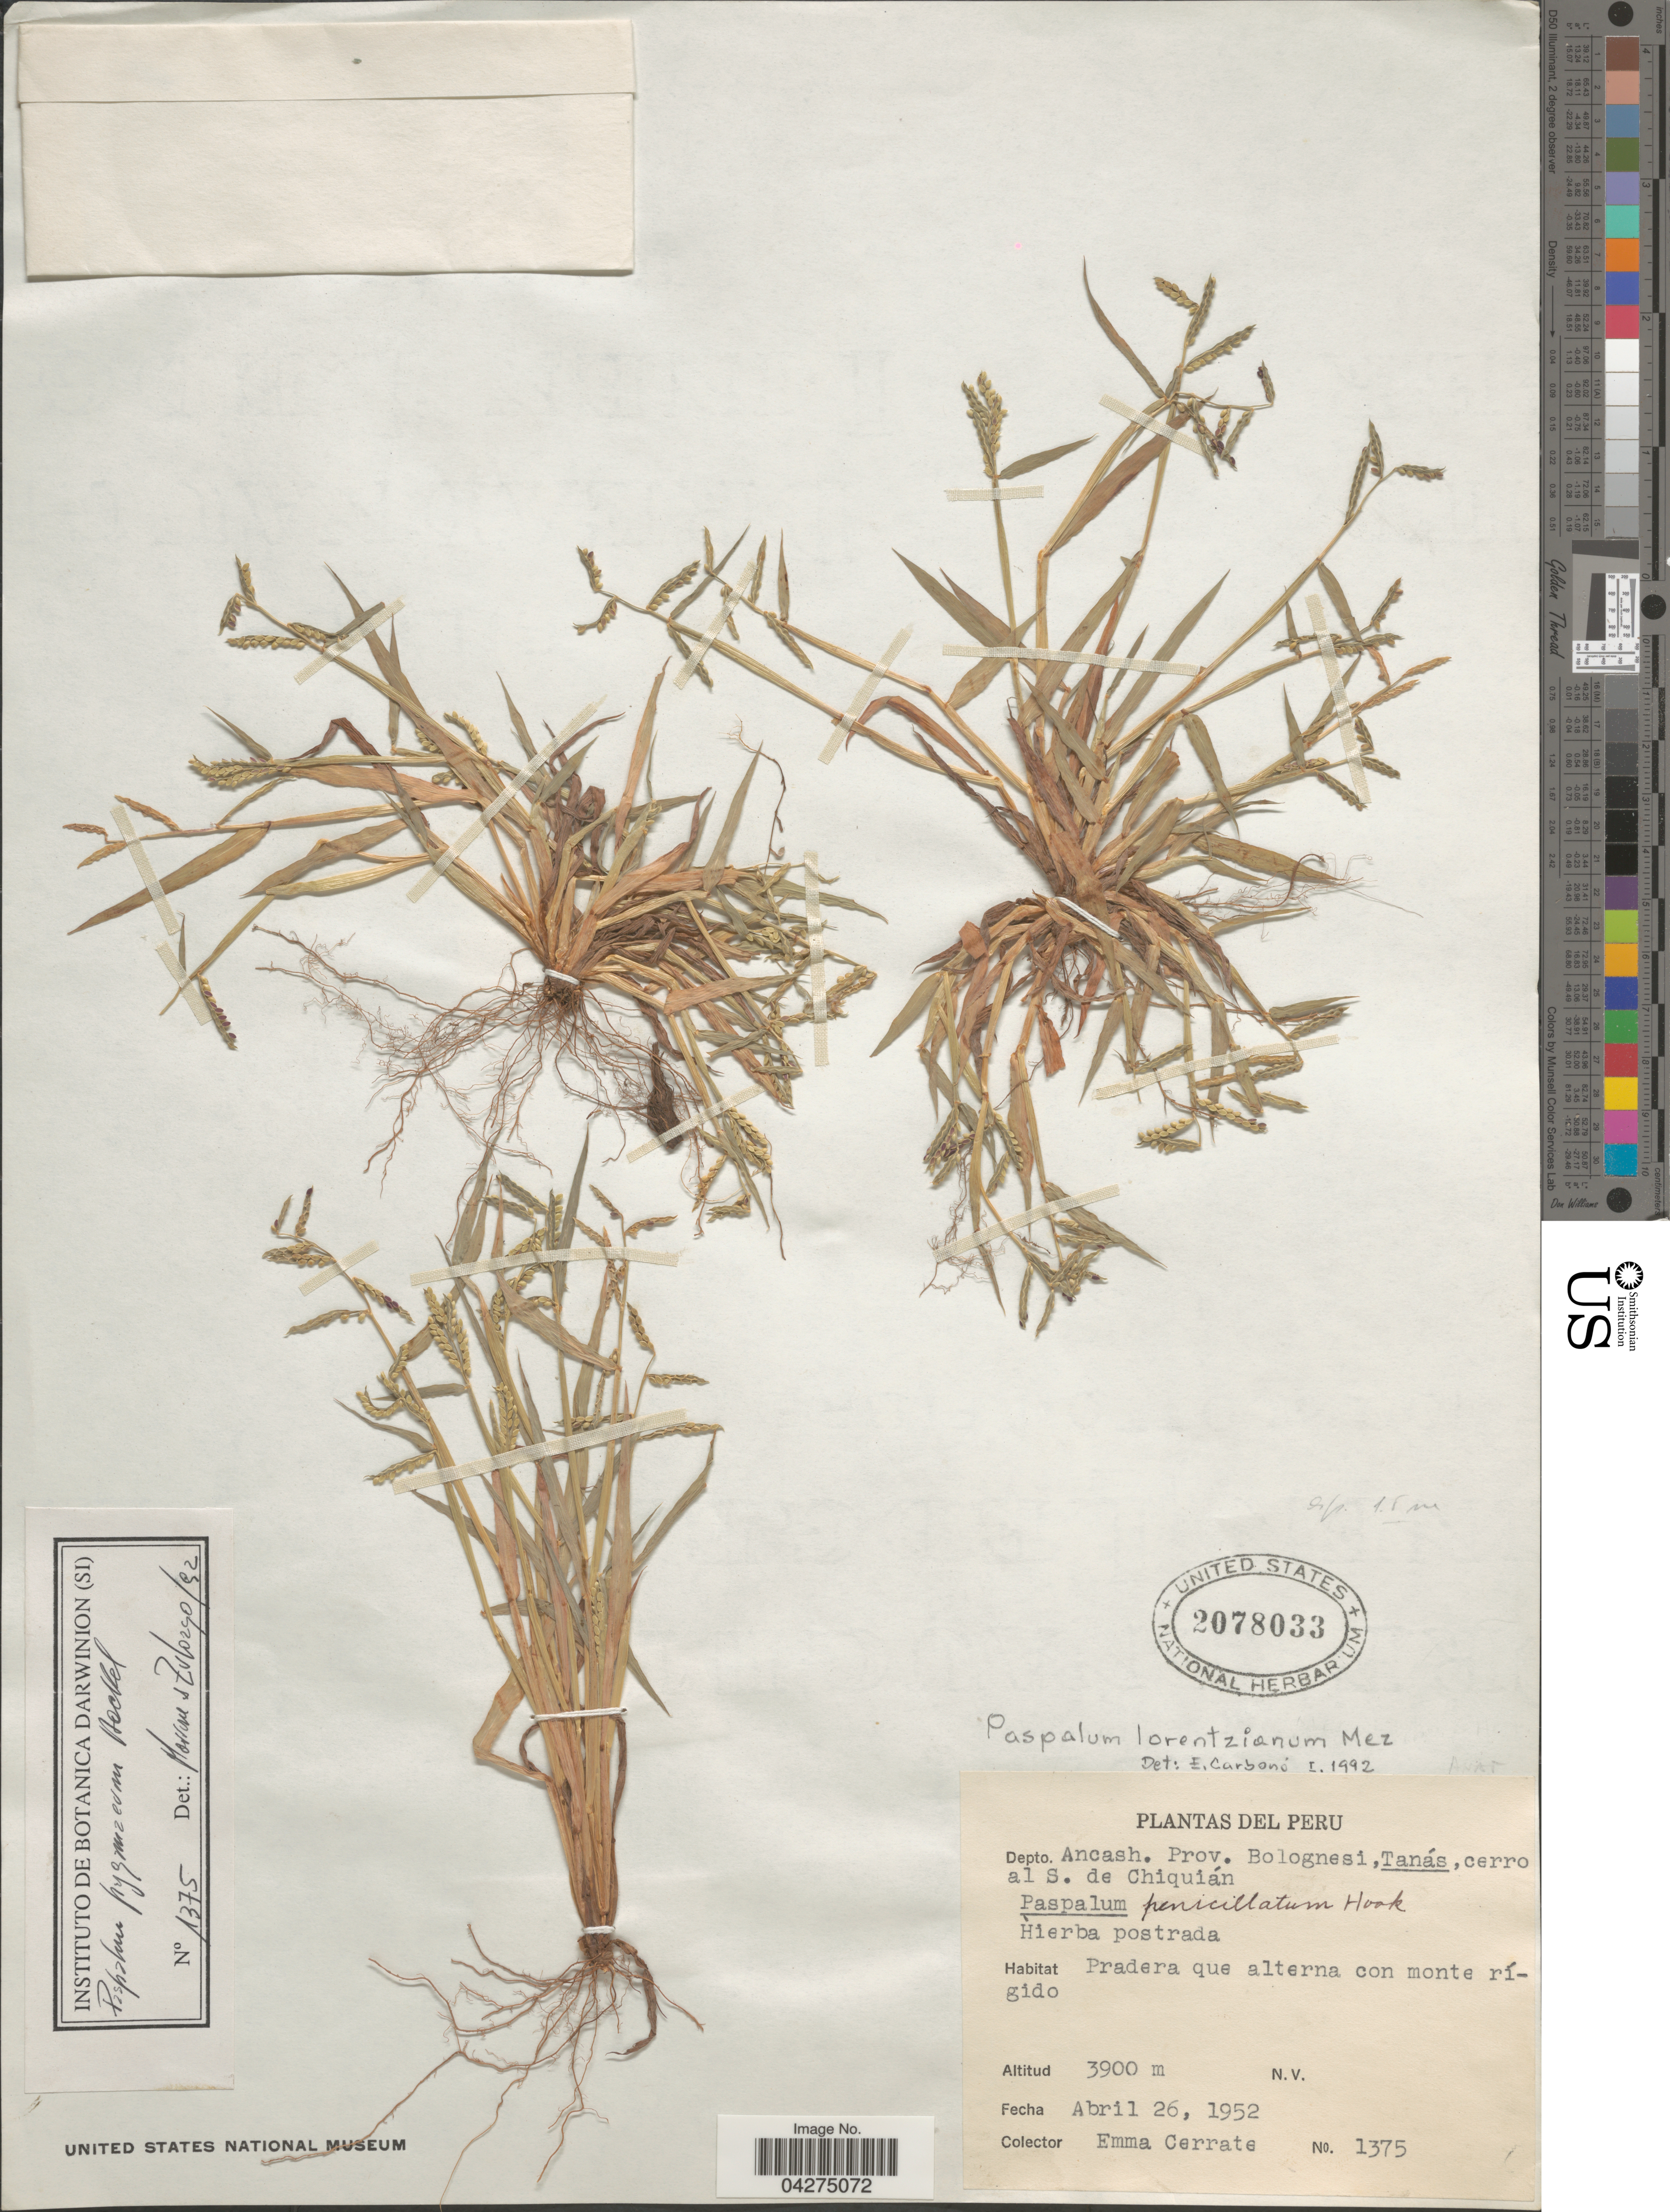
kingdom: Plantae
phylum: Tracheophyta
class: Liliopsida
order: Poales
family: Poaceae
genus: Paspalum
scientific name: Paspalum pygmaeum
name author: Hack.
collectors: E. Cerrate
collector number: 1375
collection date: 1952-04-26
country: Peru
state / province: Ancash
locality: Depto. Ancash. Prov. Bolognesi, Tanás, cerro al S. de Chiquián.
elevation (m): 3900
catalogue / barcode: US 2078033